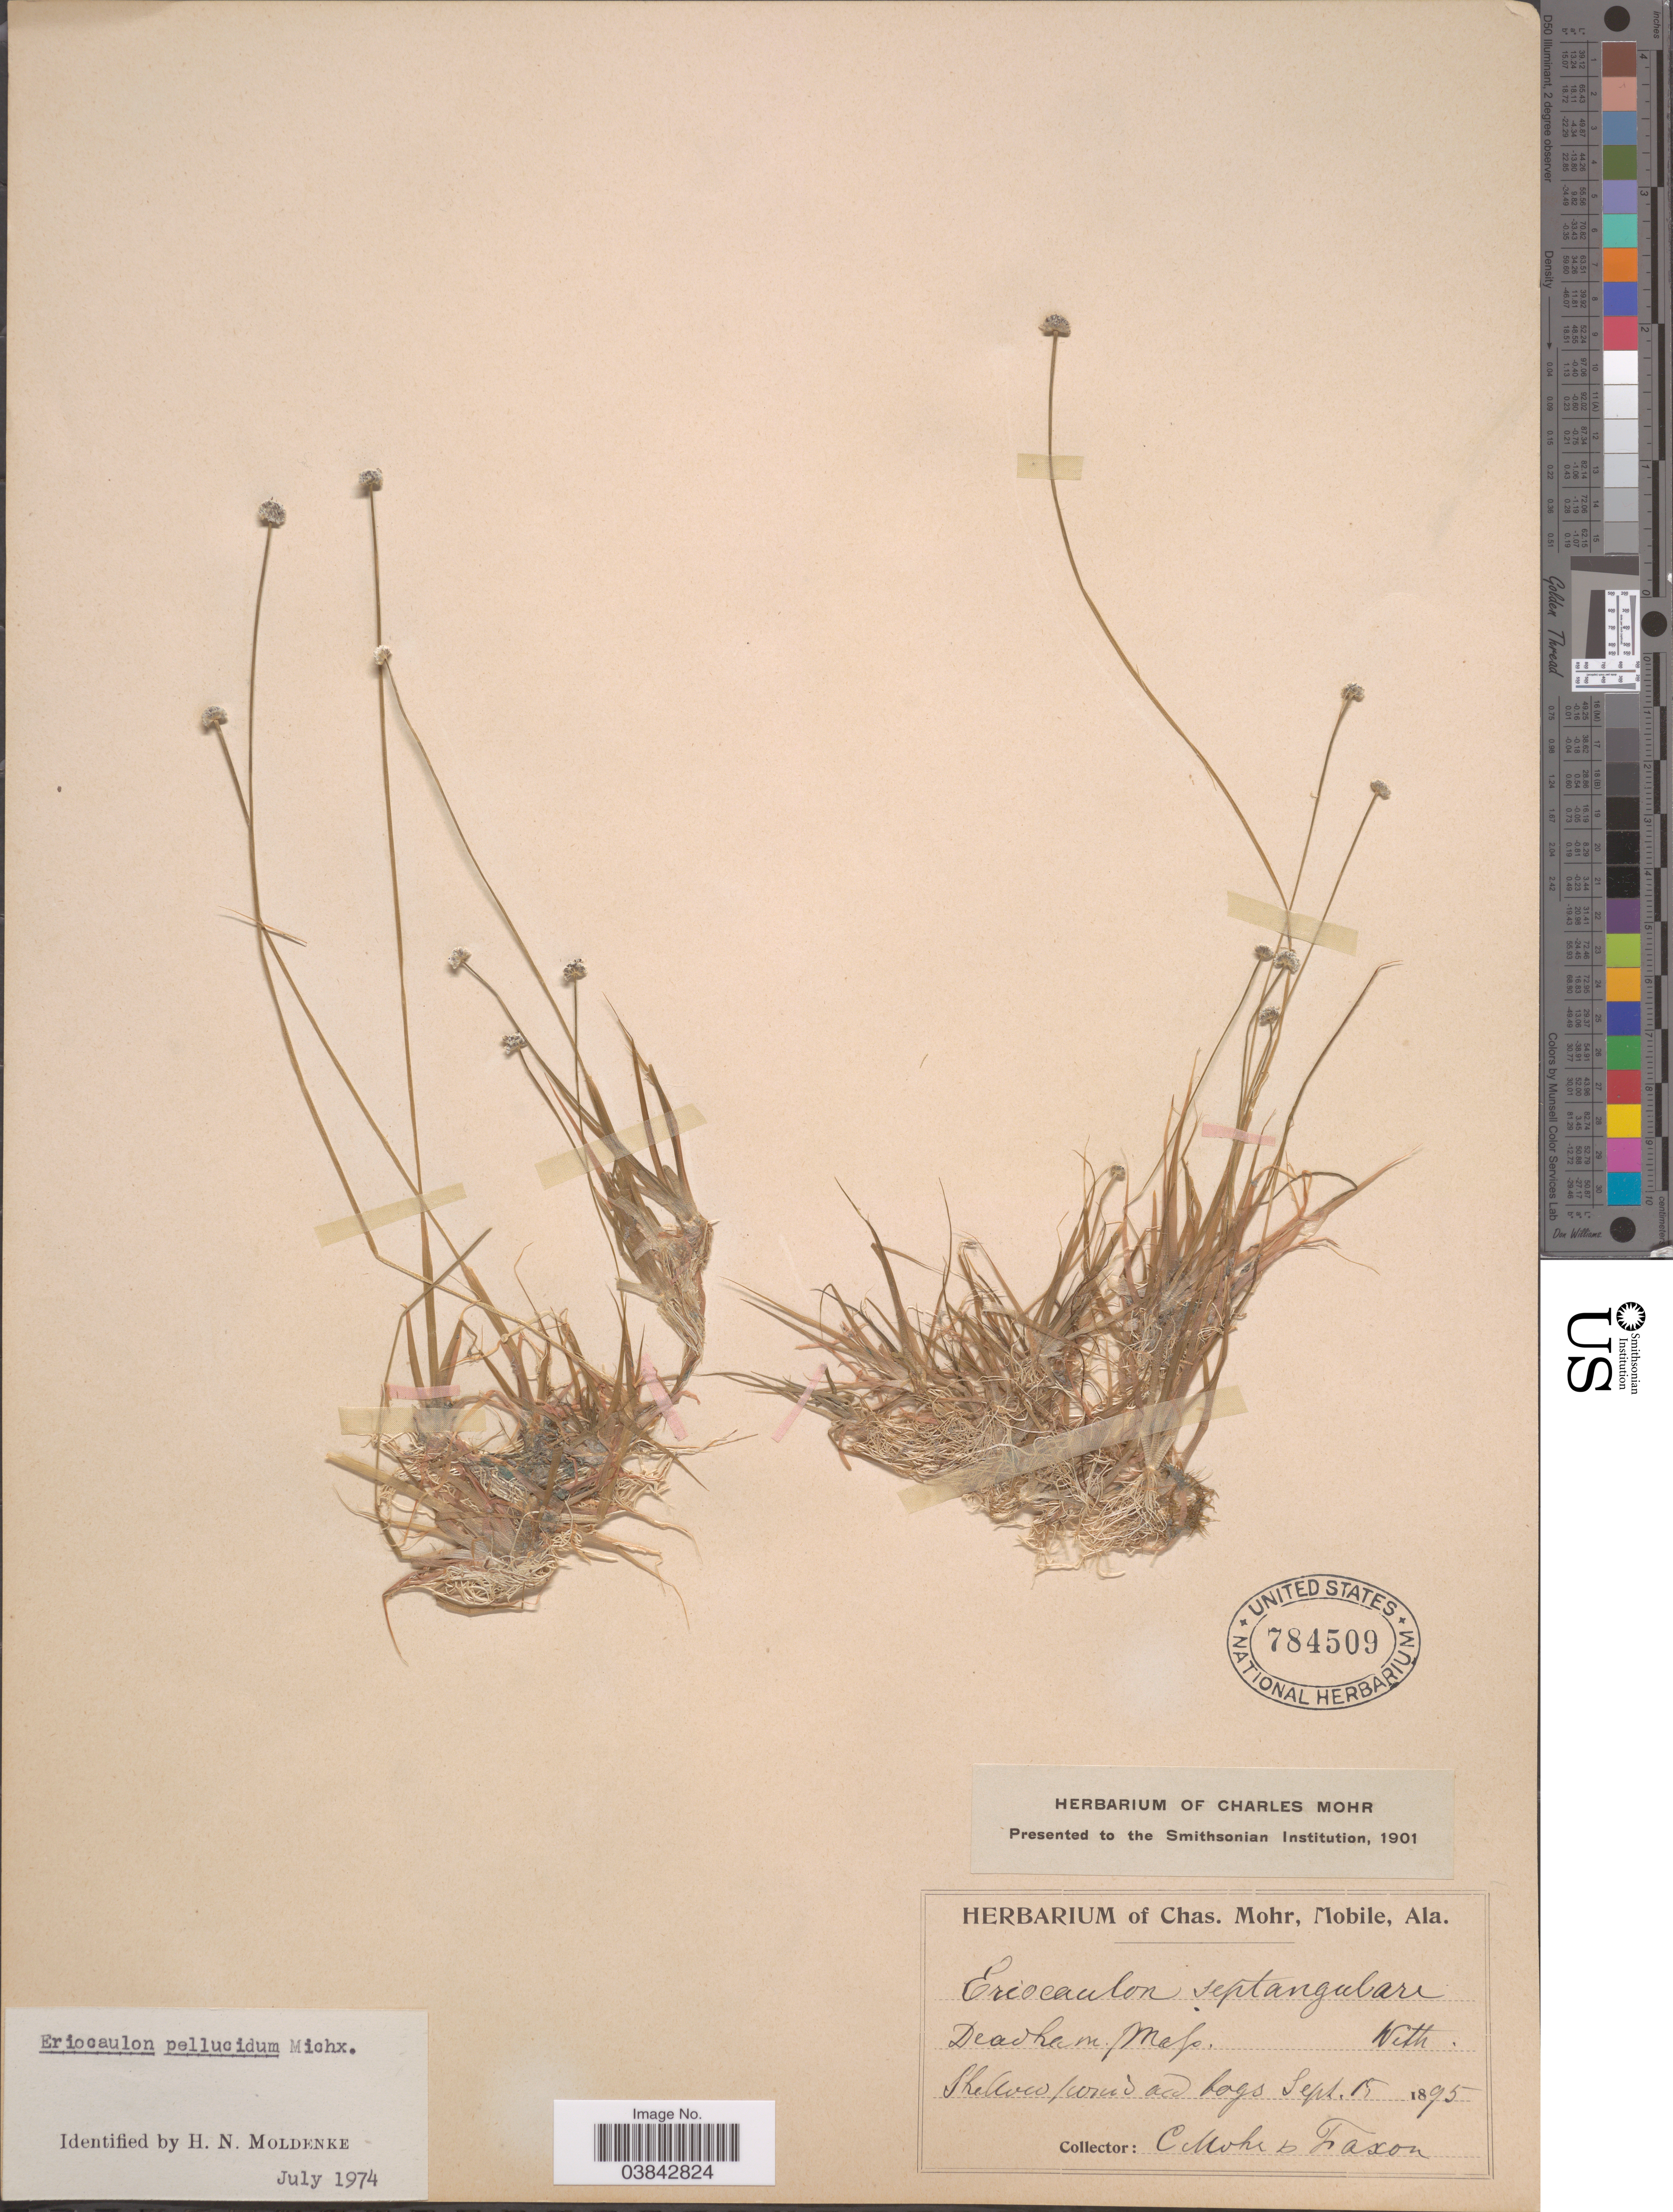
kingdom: Plantae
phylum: Tracheophyta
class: Liliopsida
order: Poales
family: Eriocaulaceae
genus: Eriocaulon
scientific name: Eriocaulon aquaticum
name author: (Hill) Druce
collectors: Mohr, C. T. (herbarium) & Faxon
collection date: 1895-09-15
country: United States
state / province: Alabama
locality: Deadham.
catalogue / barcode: US 784509